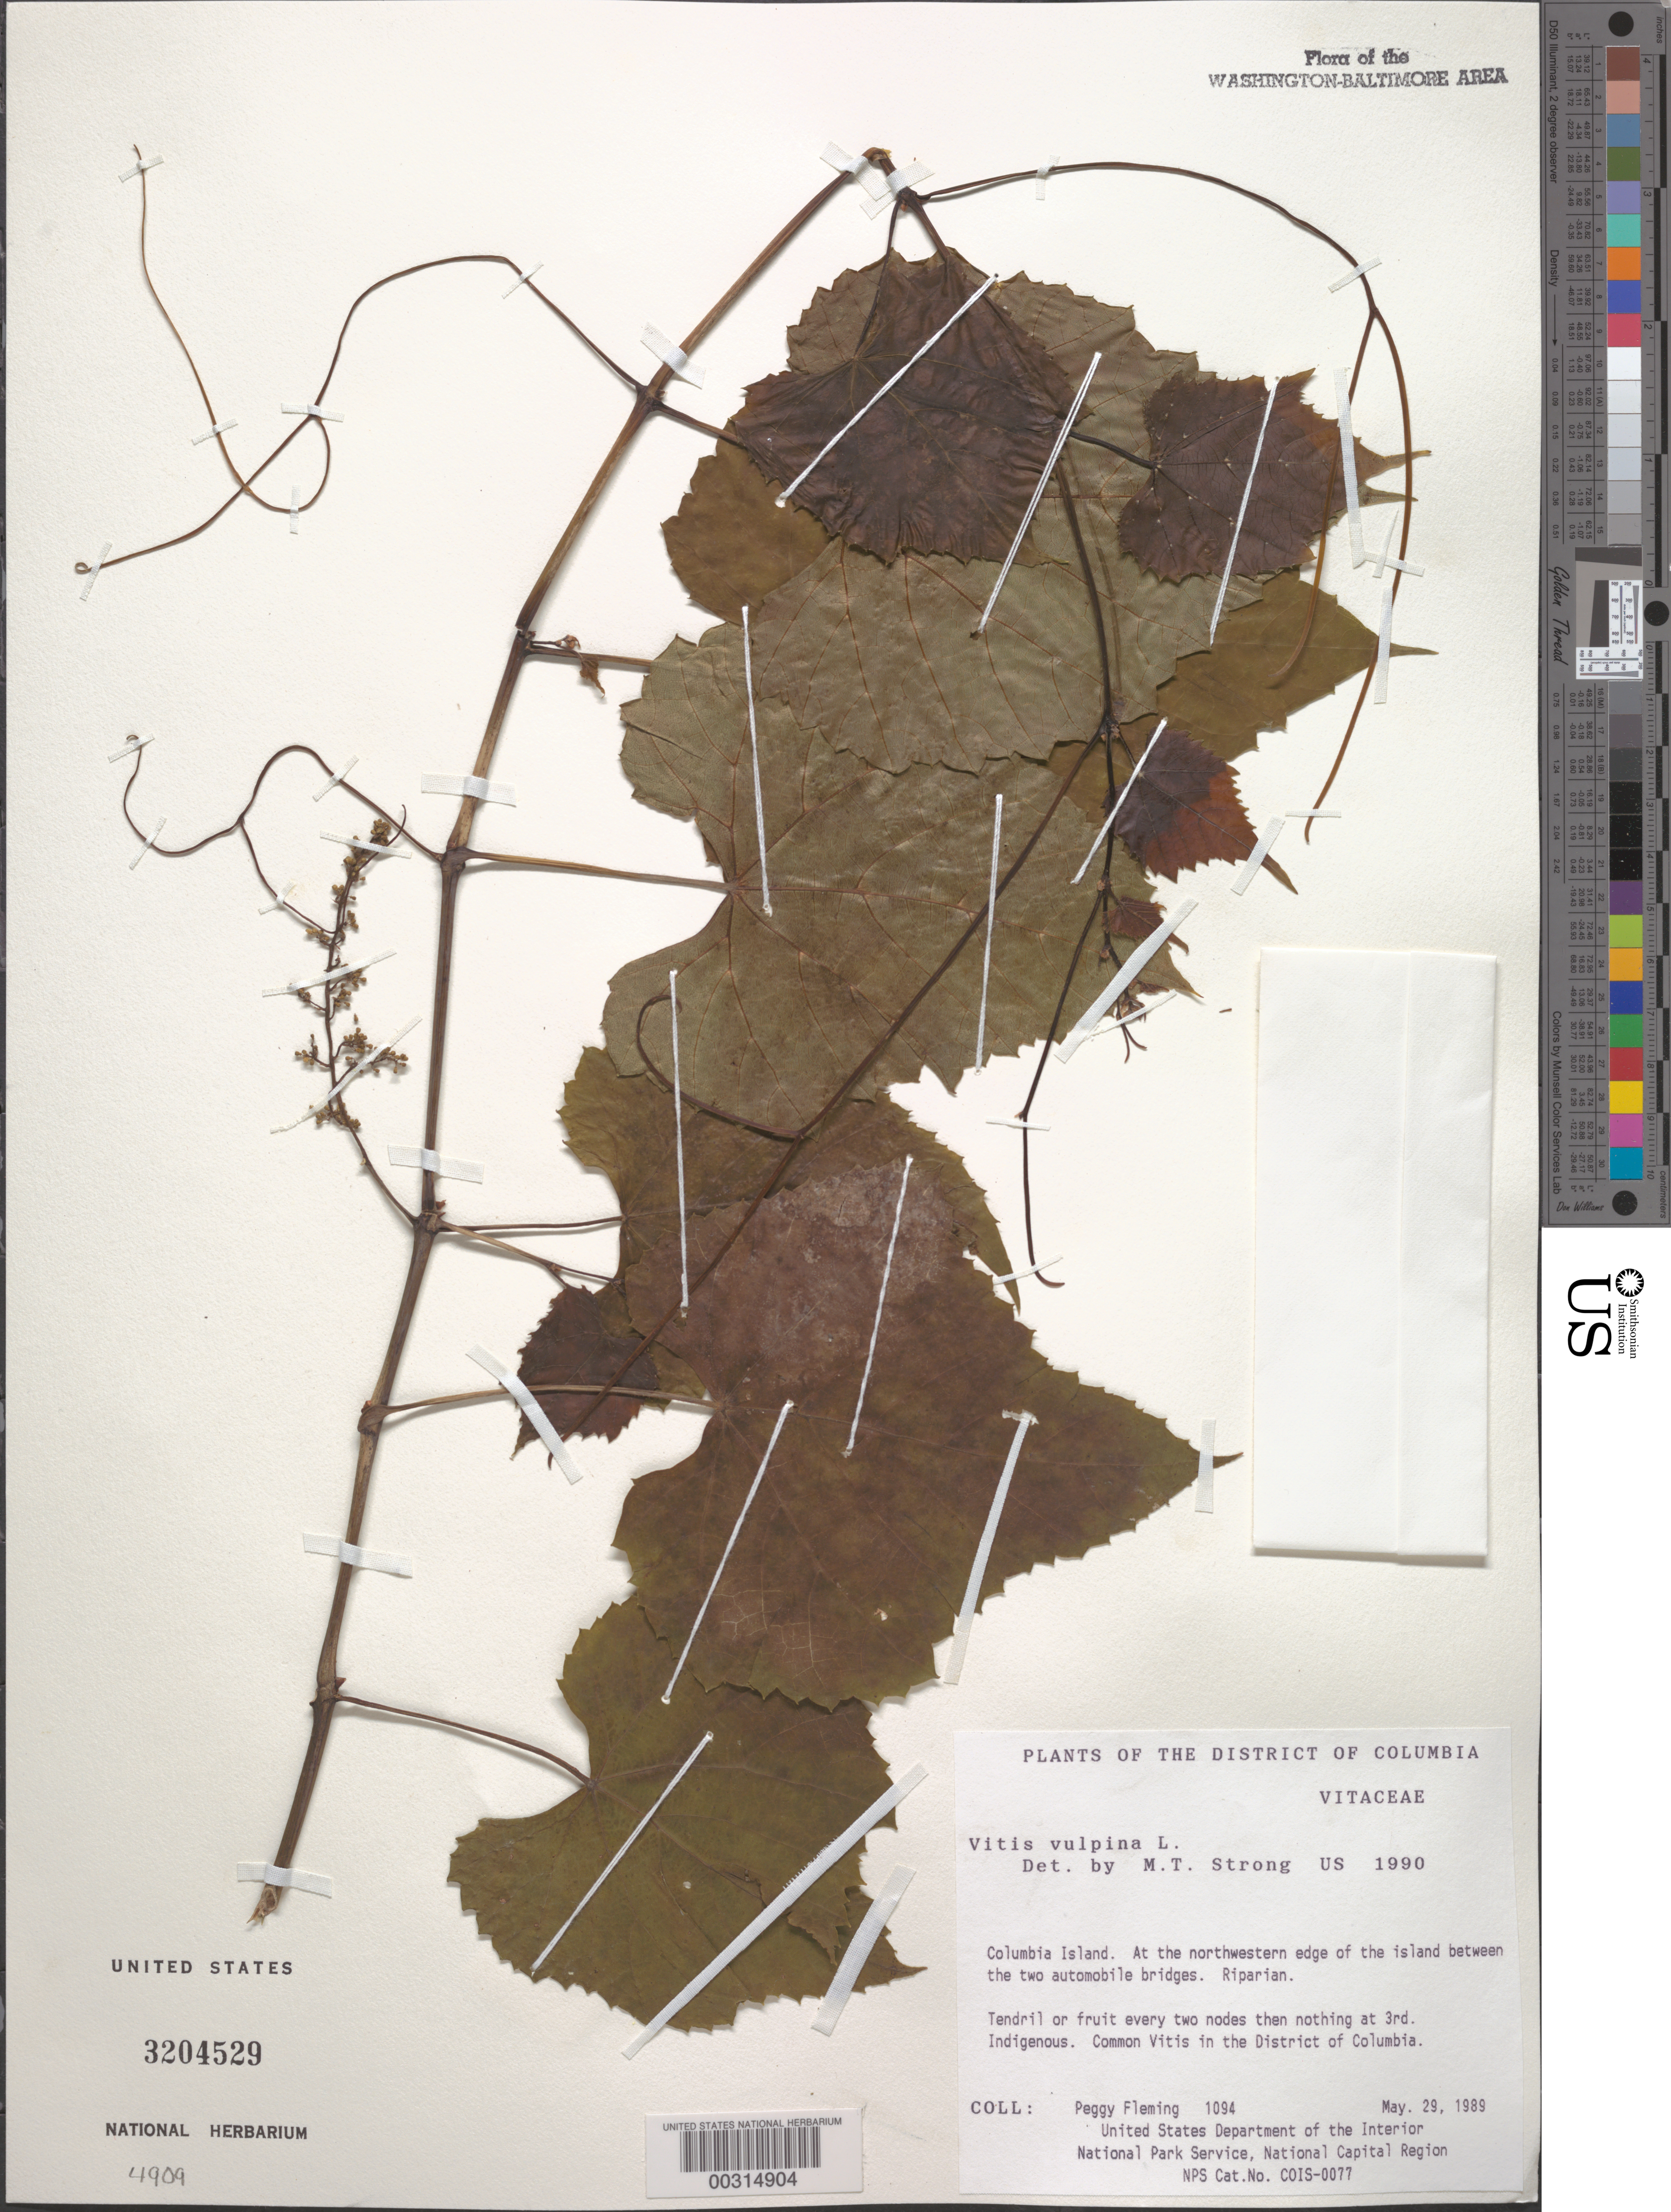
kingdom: Plantae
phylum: Tracheophyta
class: Magnoliopsida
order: Vitales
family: Vitaceae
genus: Vitis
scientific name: Vitis vulpina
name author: L.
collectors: P. Fleming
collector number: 1094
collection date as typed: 29 May 1989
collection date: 1989-05-29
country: United States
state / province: District of Columbia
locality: Columbia Island, NW edge of the Island between two automobile bridges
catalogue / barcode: US 3204529